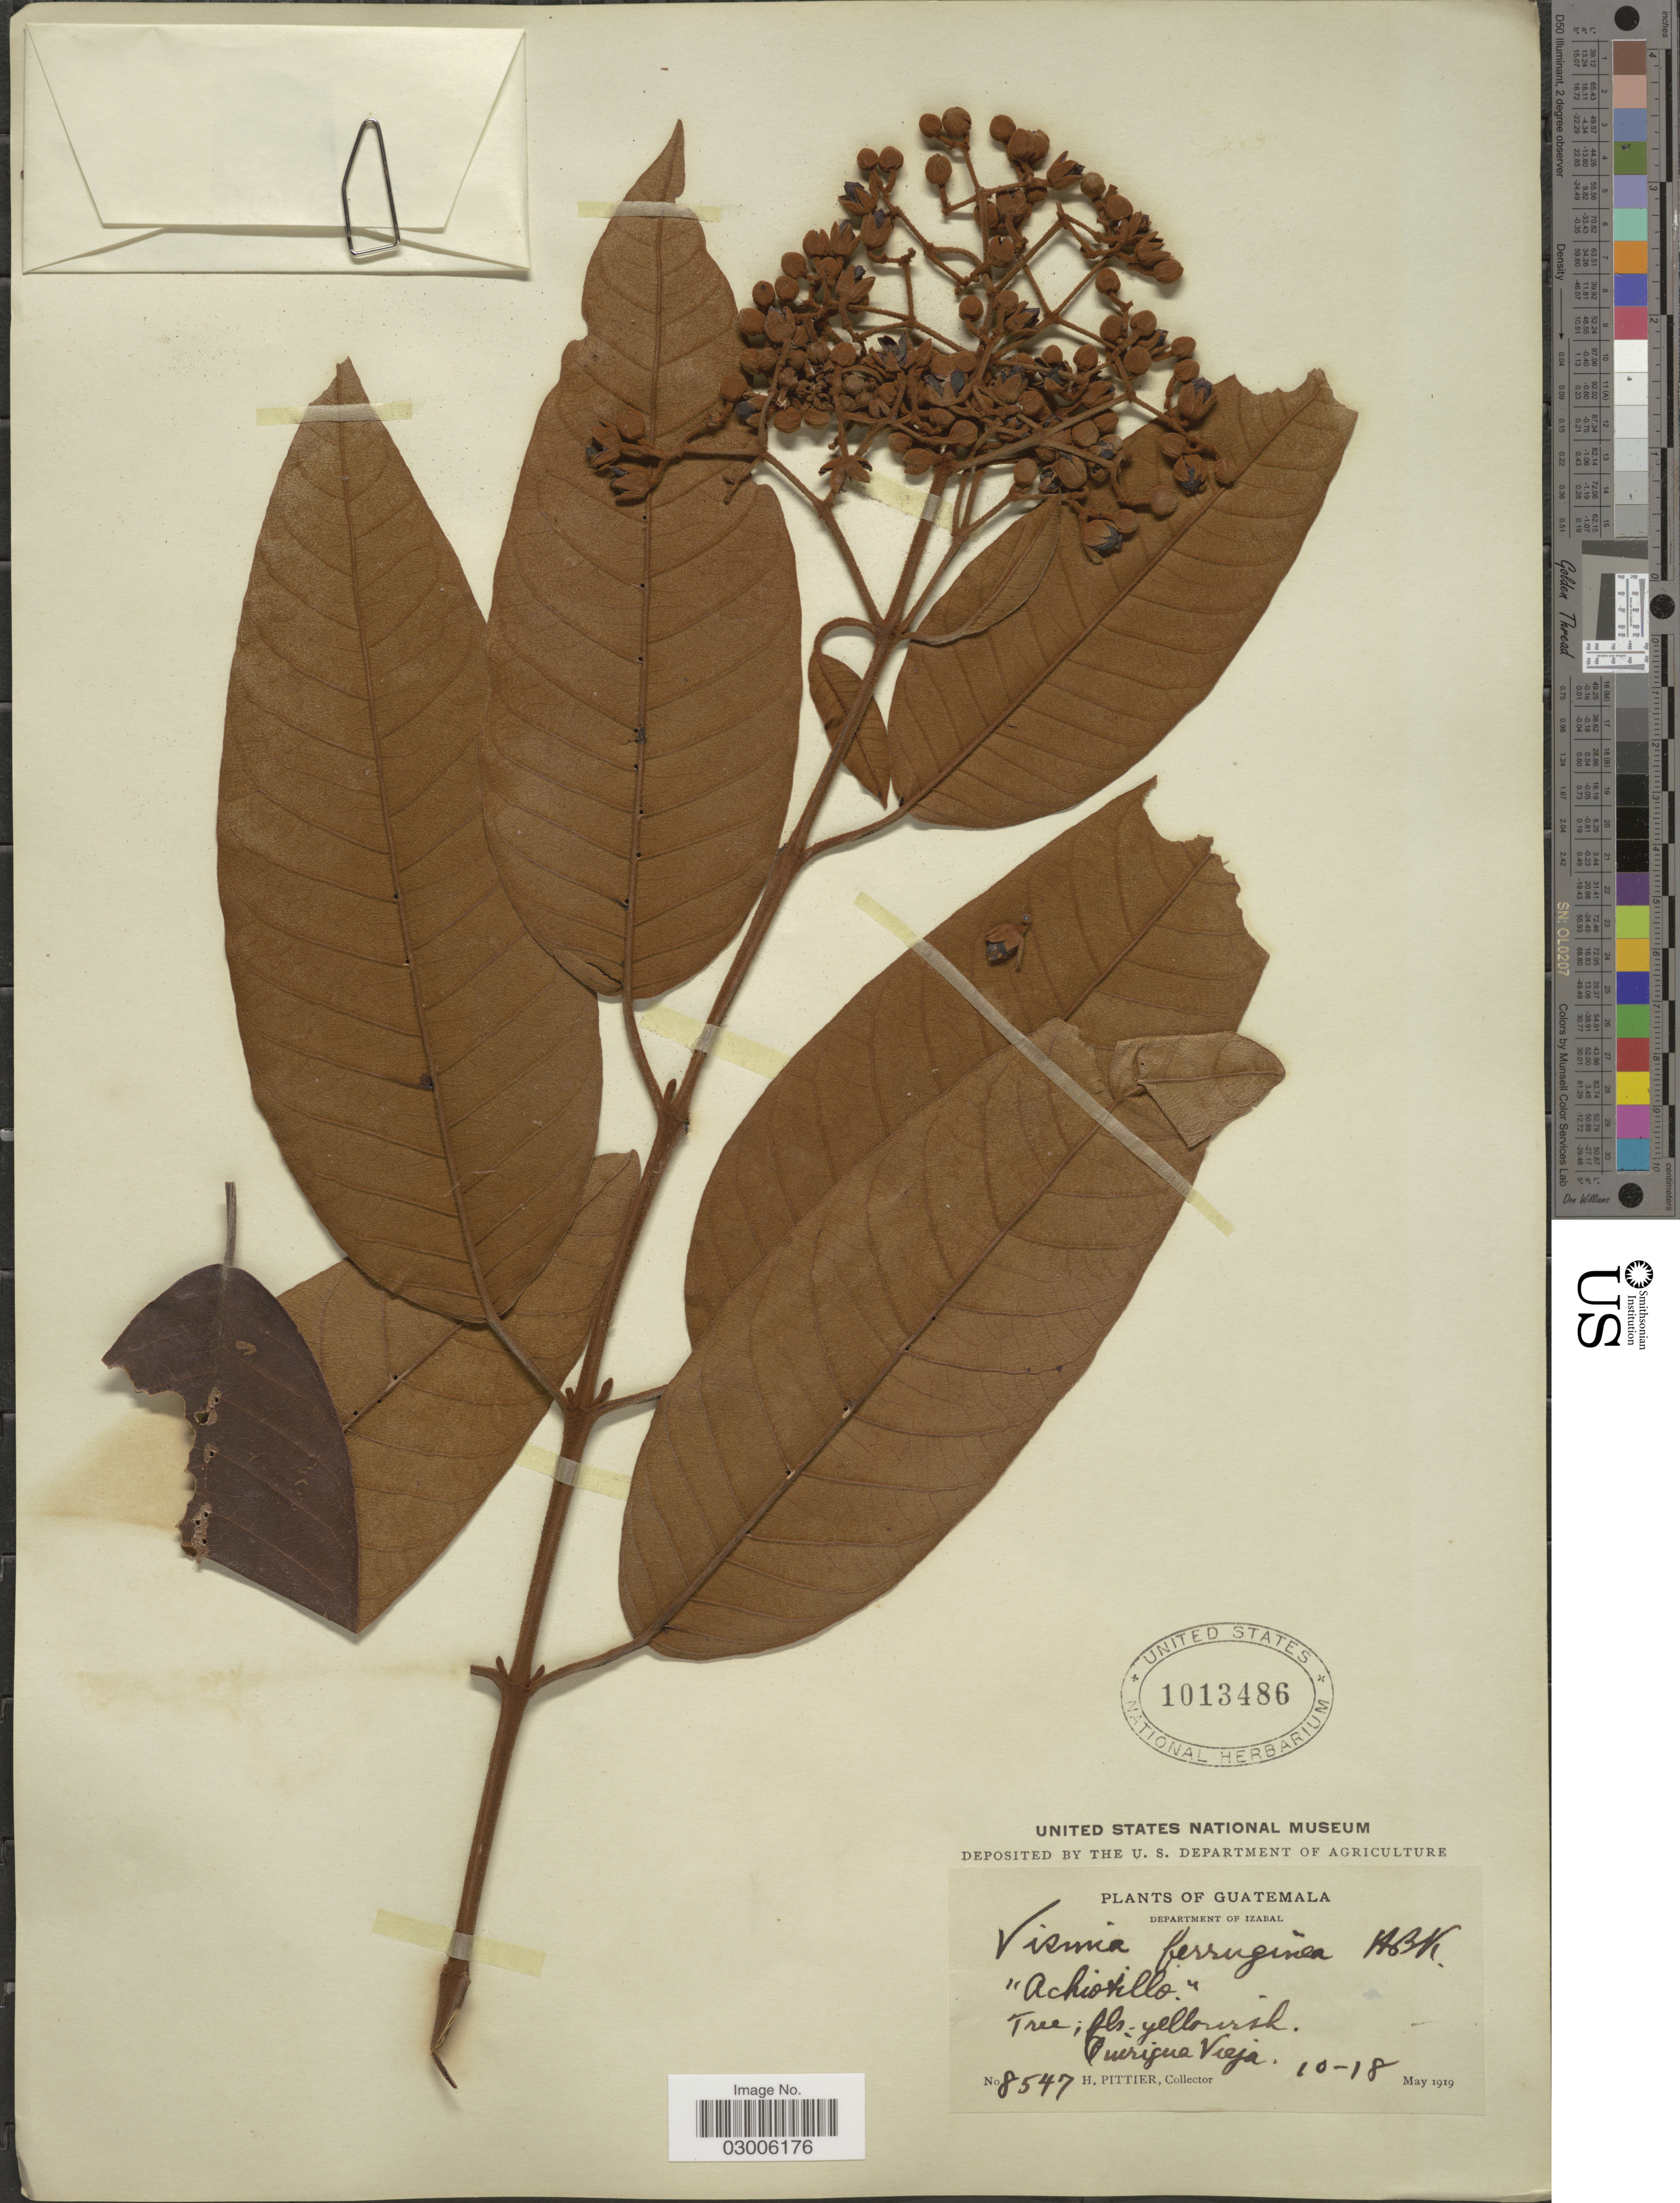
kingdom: Plantae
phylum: Tracheophyta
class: Magnoliopsida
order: Malpighiales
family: Hypericaceae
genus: Vismia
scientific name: Vismia baccifera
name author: (L.) Triana & Planch.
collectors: H. F. Pittier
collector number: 8547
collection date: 1919-05-10/1919-05-18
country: Guatemala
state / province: Izabal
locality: Department of Izabal. Quirigua Vieja.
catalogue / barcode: US 1013486